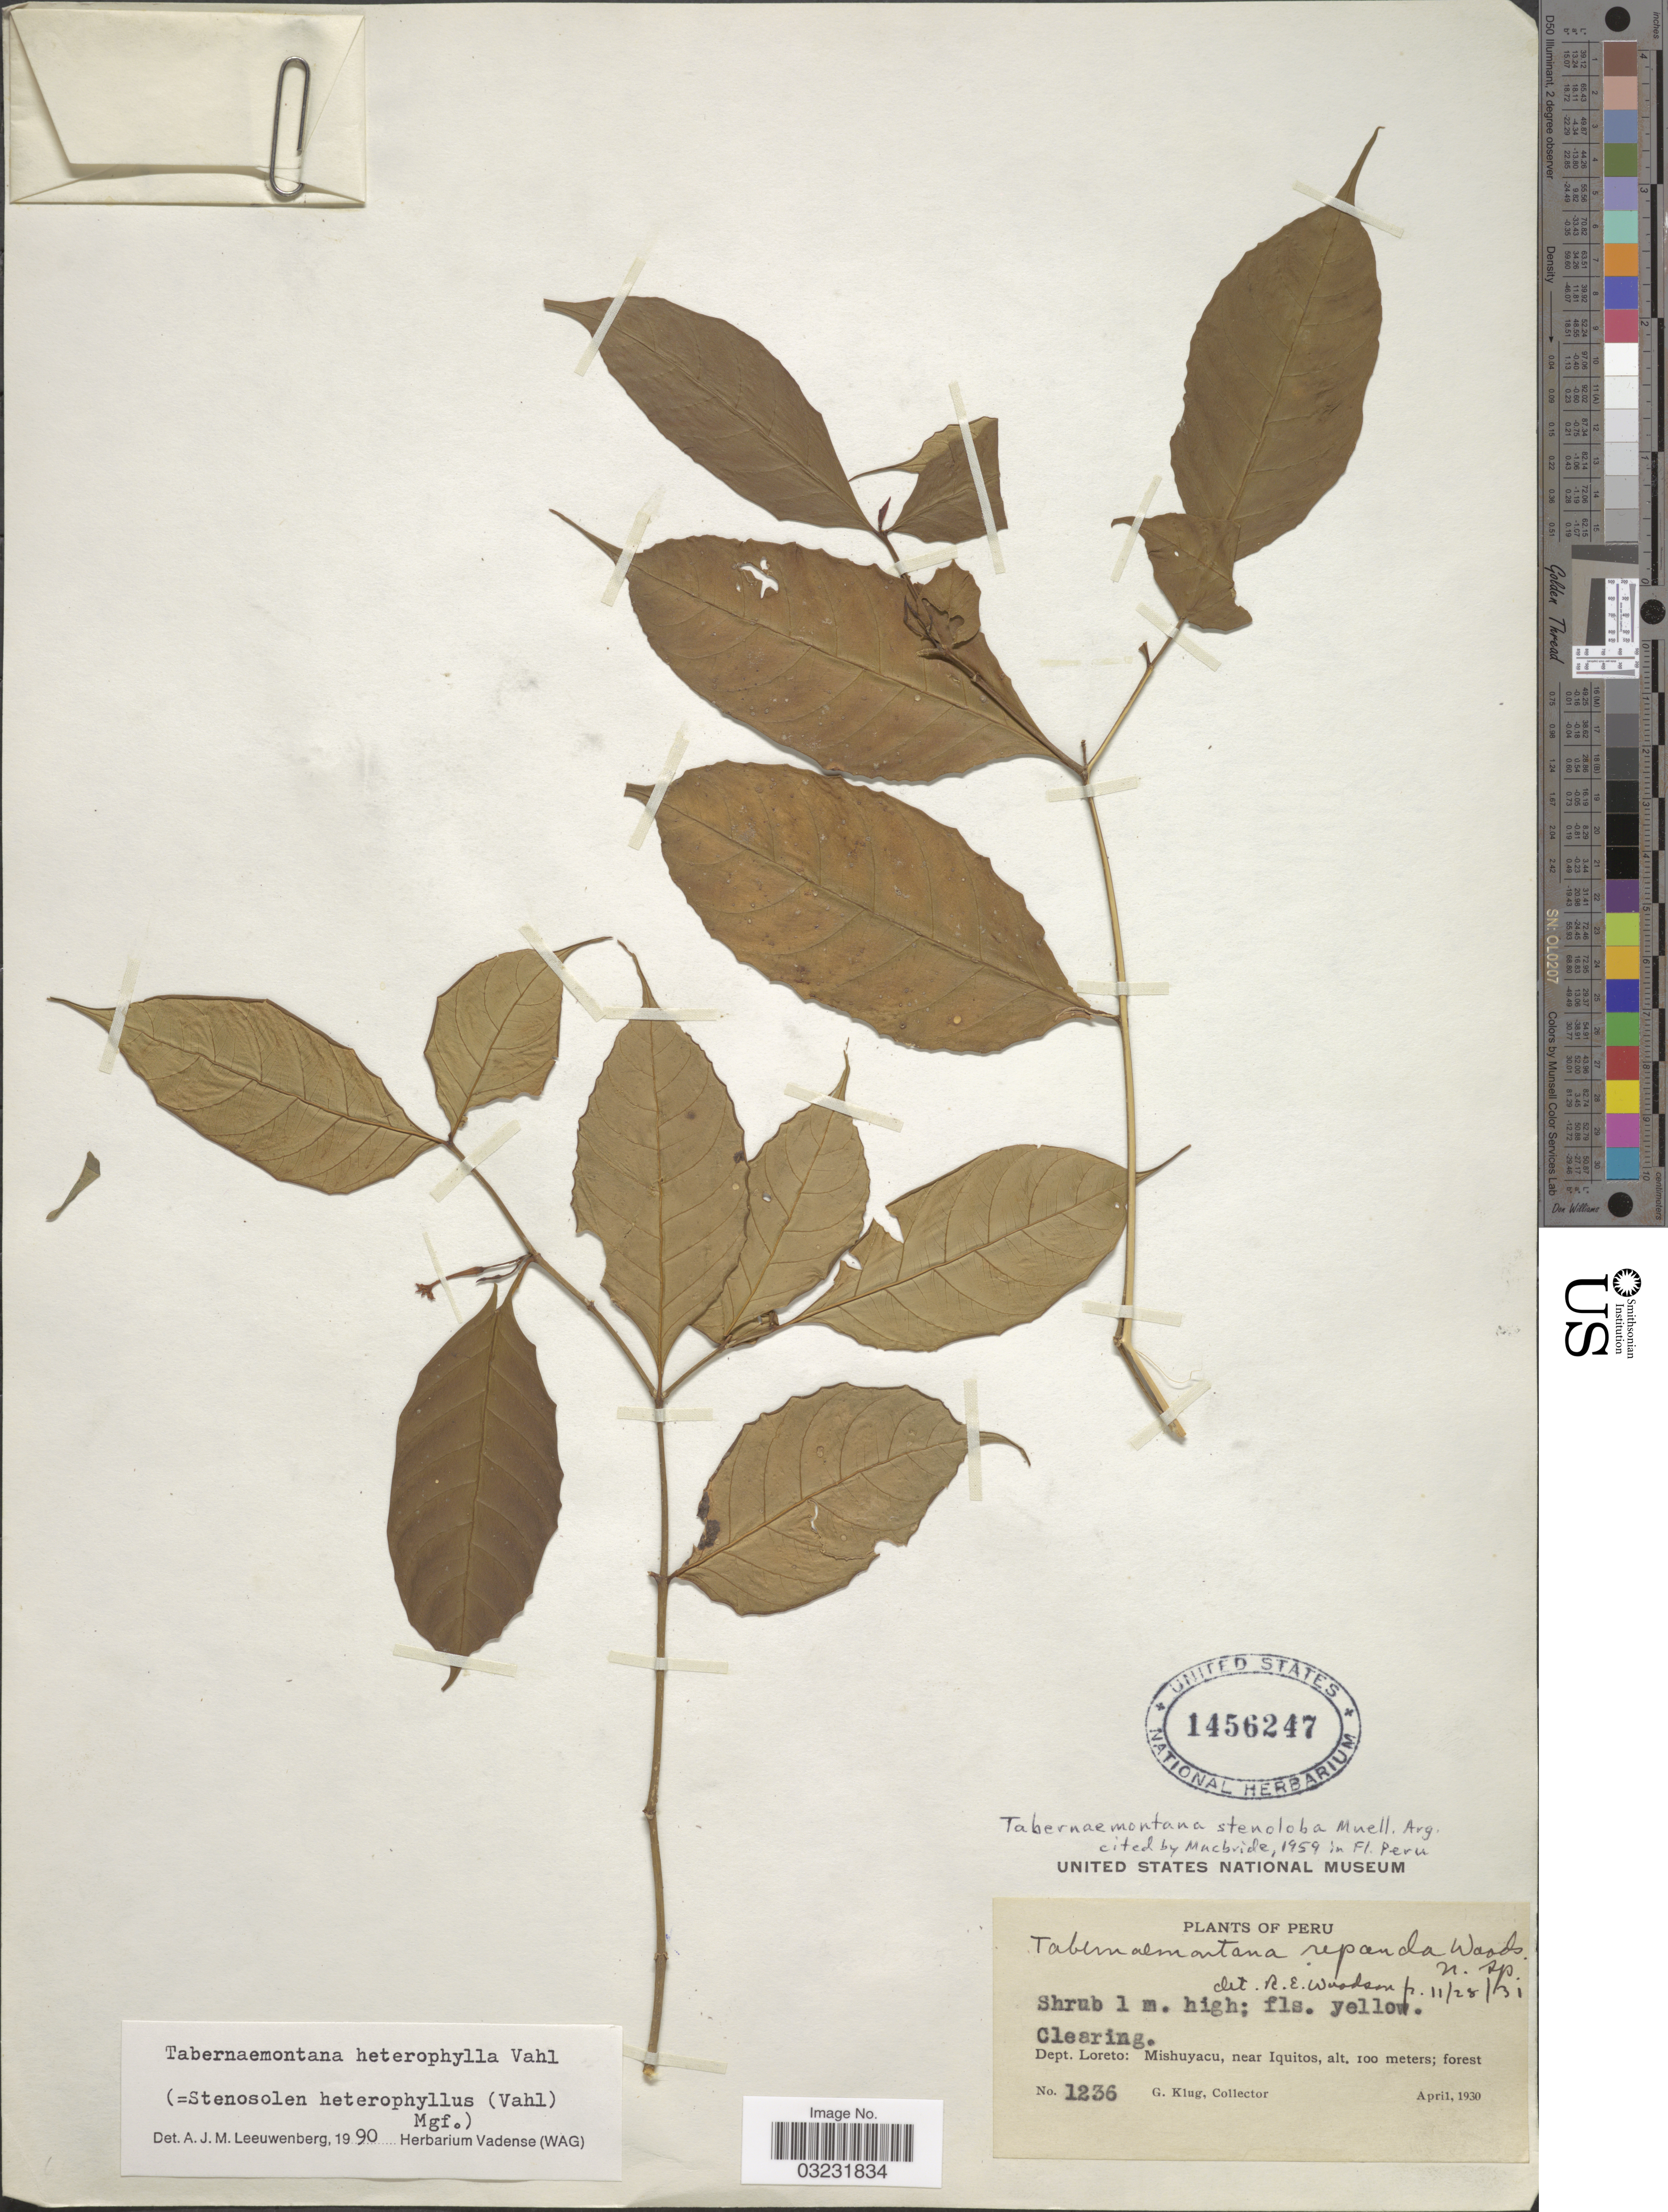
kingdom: Plantae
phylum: Tracheophyta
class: Magnoliopsida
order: Gentianales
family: Apocynaceae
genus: Tabernaemontana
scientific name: Tabernaemontana heterophylla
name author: Vahl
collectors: G. Klug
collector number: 1236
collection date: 1930-04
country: Peru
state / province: Loreto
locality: Dept. Loreto: Mishuyacu, near Iquitos.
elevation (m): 100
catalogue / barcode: US 1456247